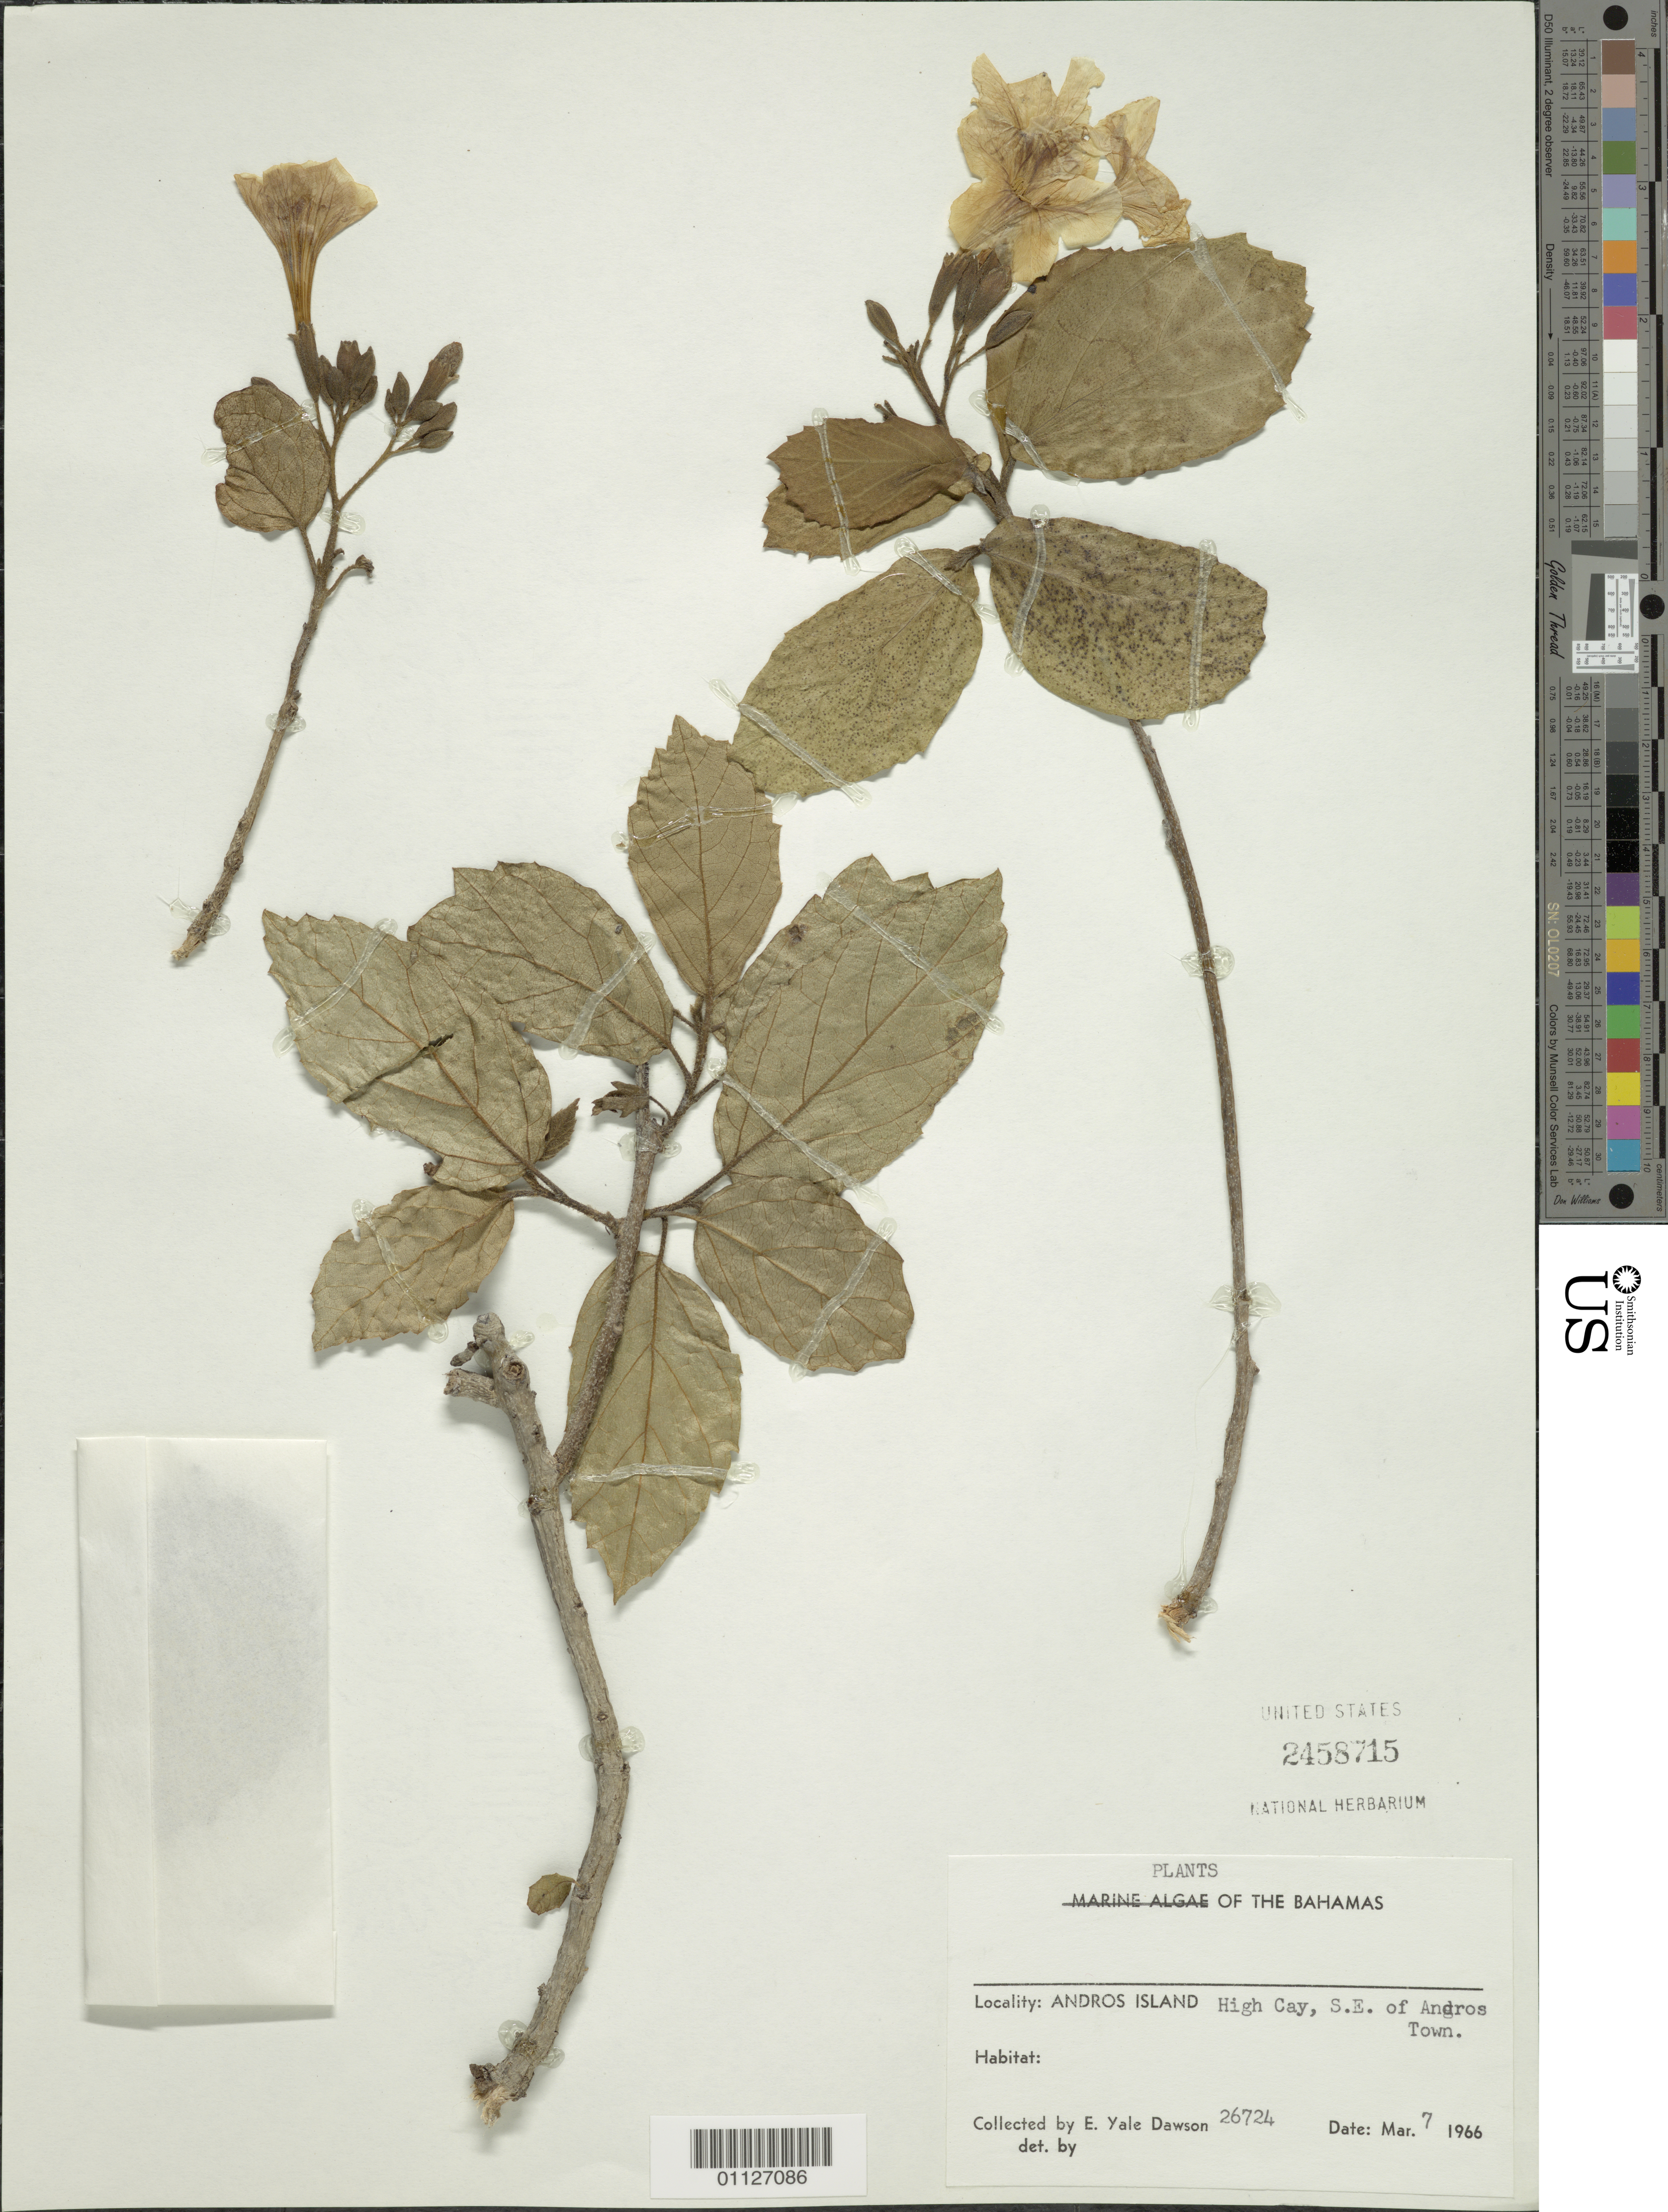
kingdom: Plantae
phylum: Tracheophyta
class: Magnoliopsida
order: Boraginales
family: Cordiaceae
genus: Cordia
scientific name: Cordia sebestena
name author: L.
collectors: E. Y. Dawson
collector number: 26724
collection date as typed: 07 Mar 1966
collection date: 1966-03-07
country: Bahamas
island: Andros I.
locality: High Cay, SE of Andros Town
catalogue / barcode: US 2458715